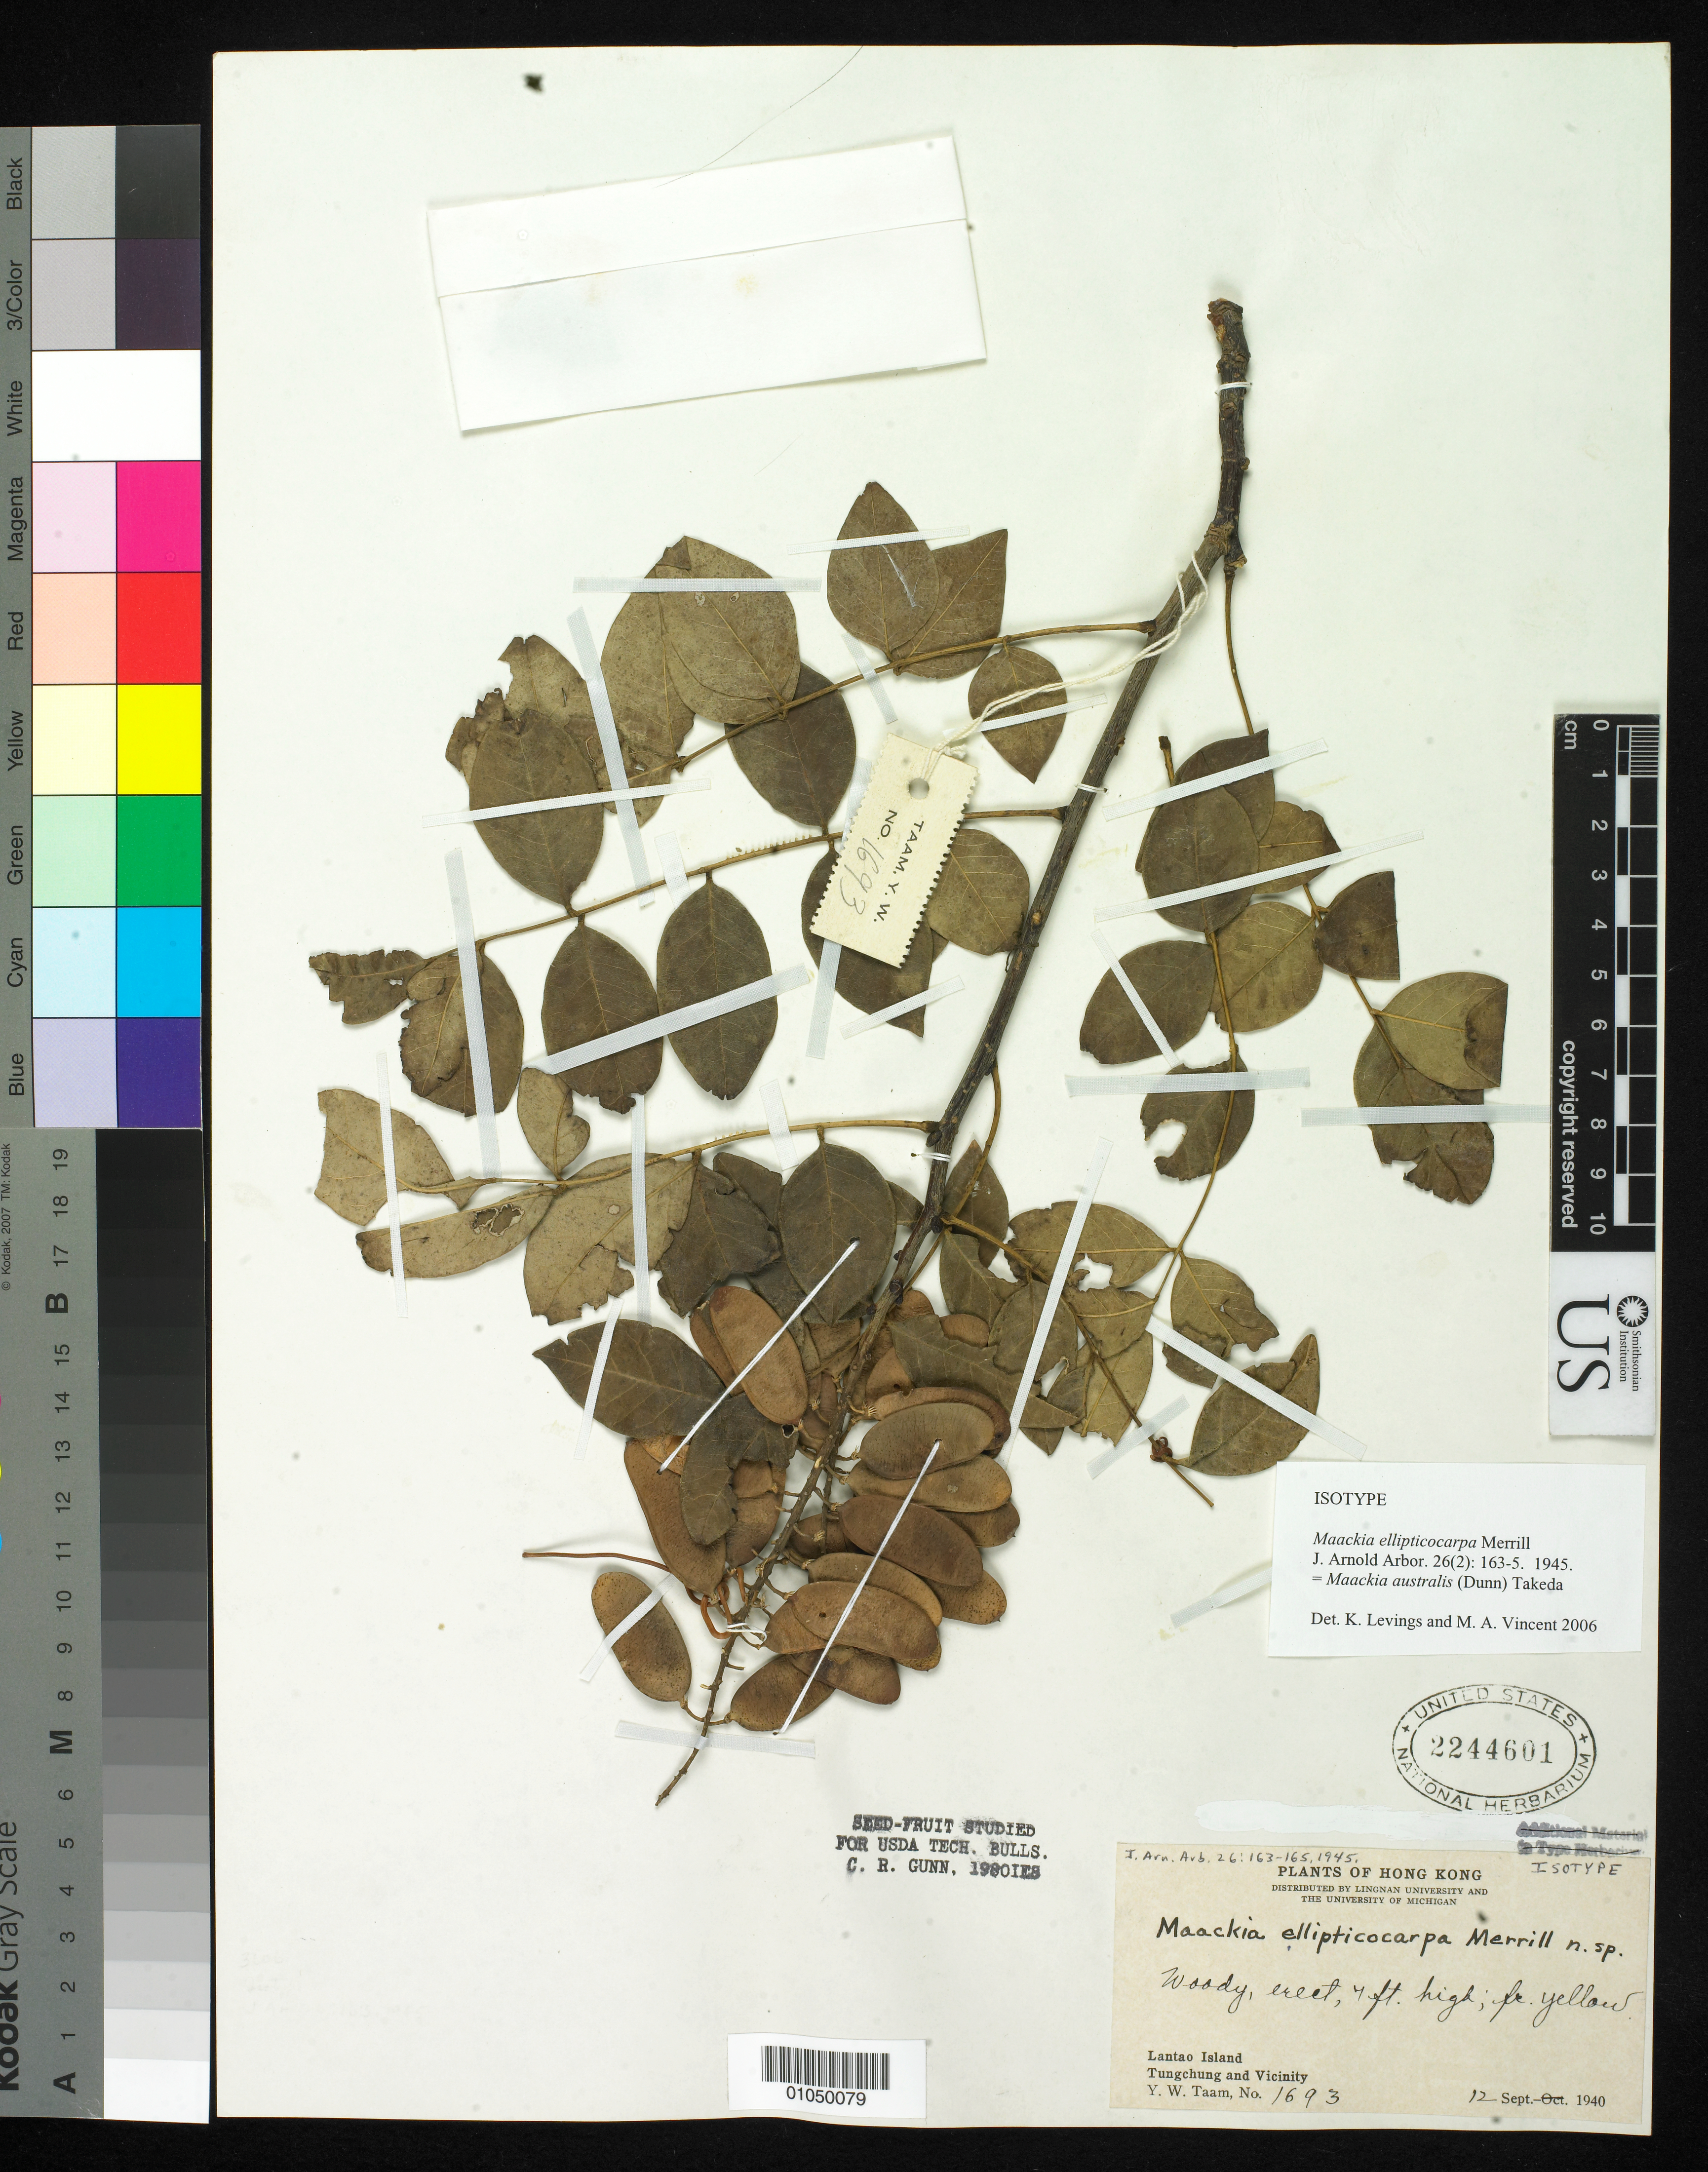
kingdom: Plantae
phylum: Tracheophyta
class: Magnoliopsida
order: Fabales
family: Fabaceae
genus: Maackia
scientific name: Maackia ellipticocarpa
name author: Merr.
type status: Isotype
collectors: Y. W. Taam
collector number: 1693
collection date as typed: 12 Sep 1940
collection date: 1940-09-12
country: China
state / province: Hong Kong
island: Lantao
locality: Lantao Island, Tungchung and vicinity.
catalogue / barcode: US 2244601